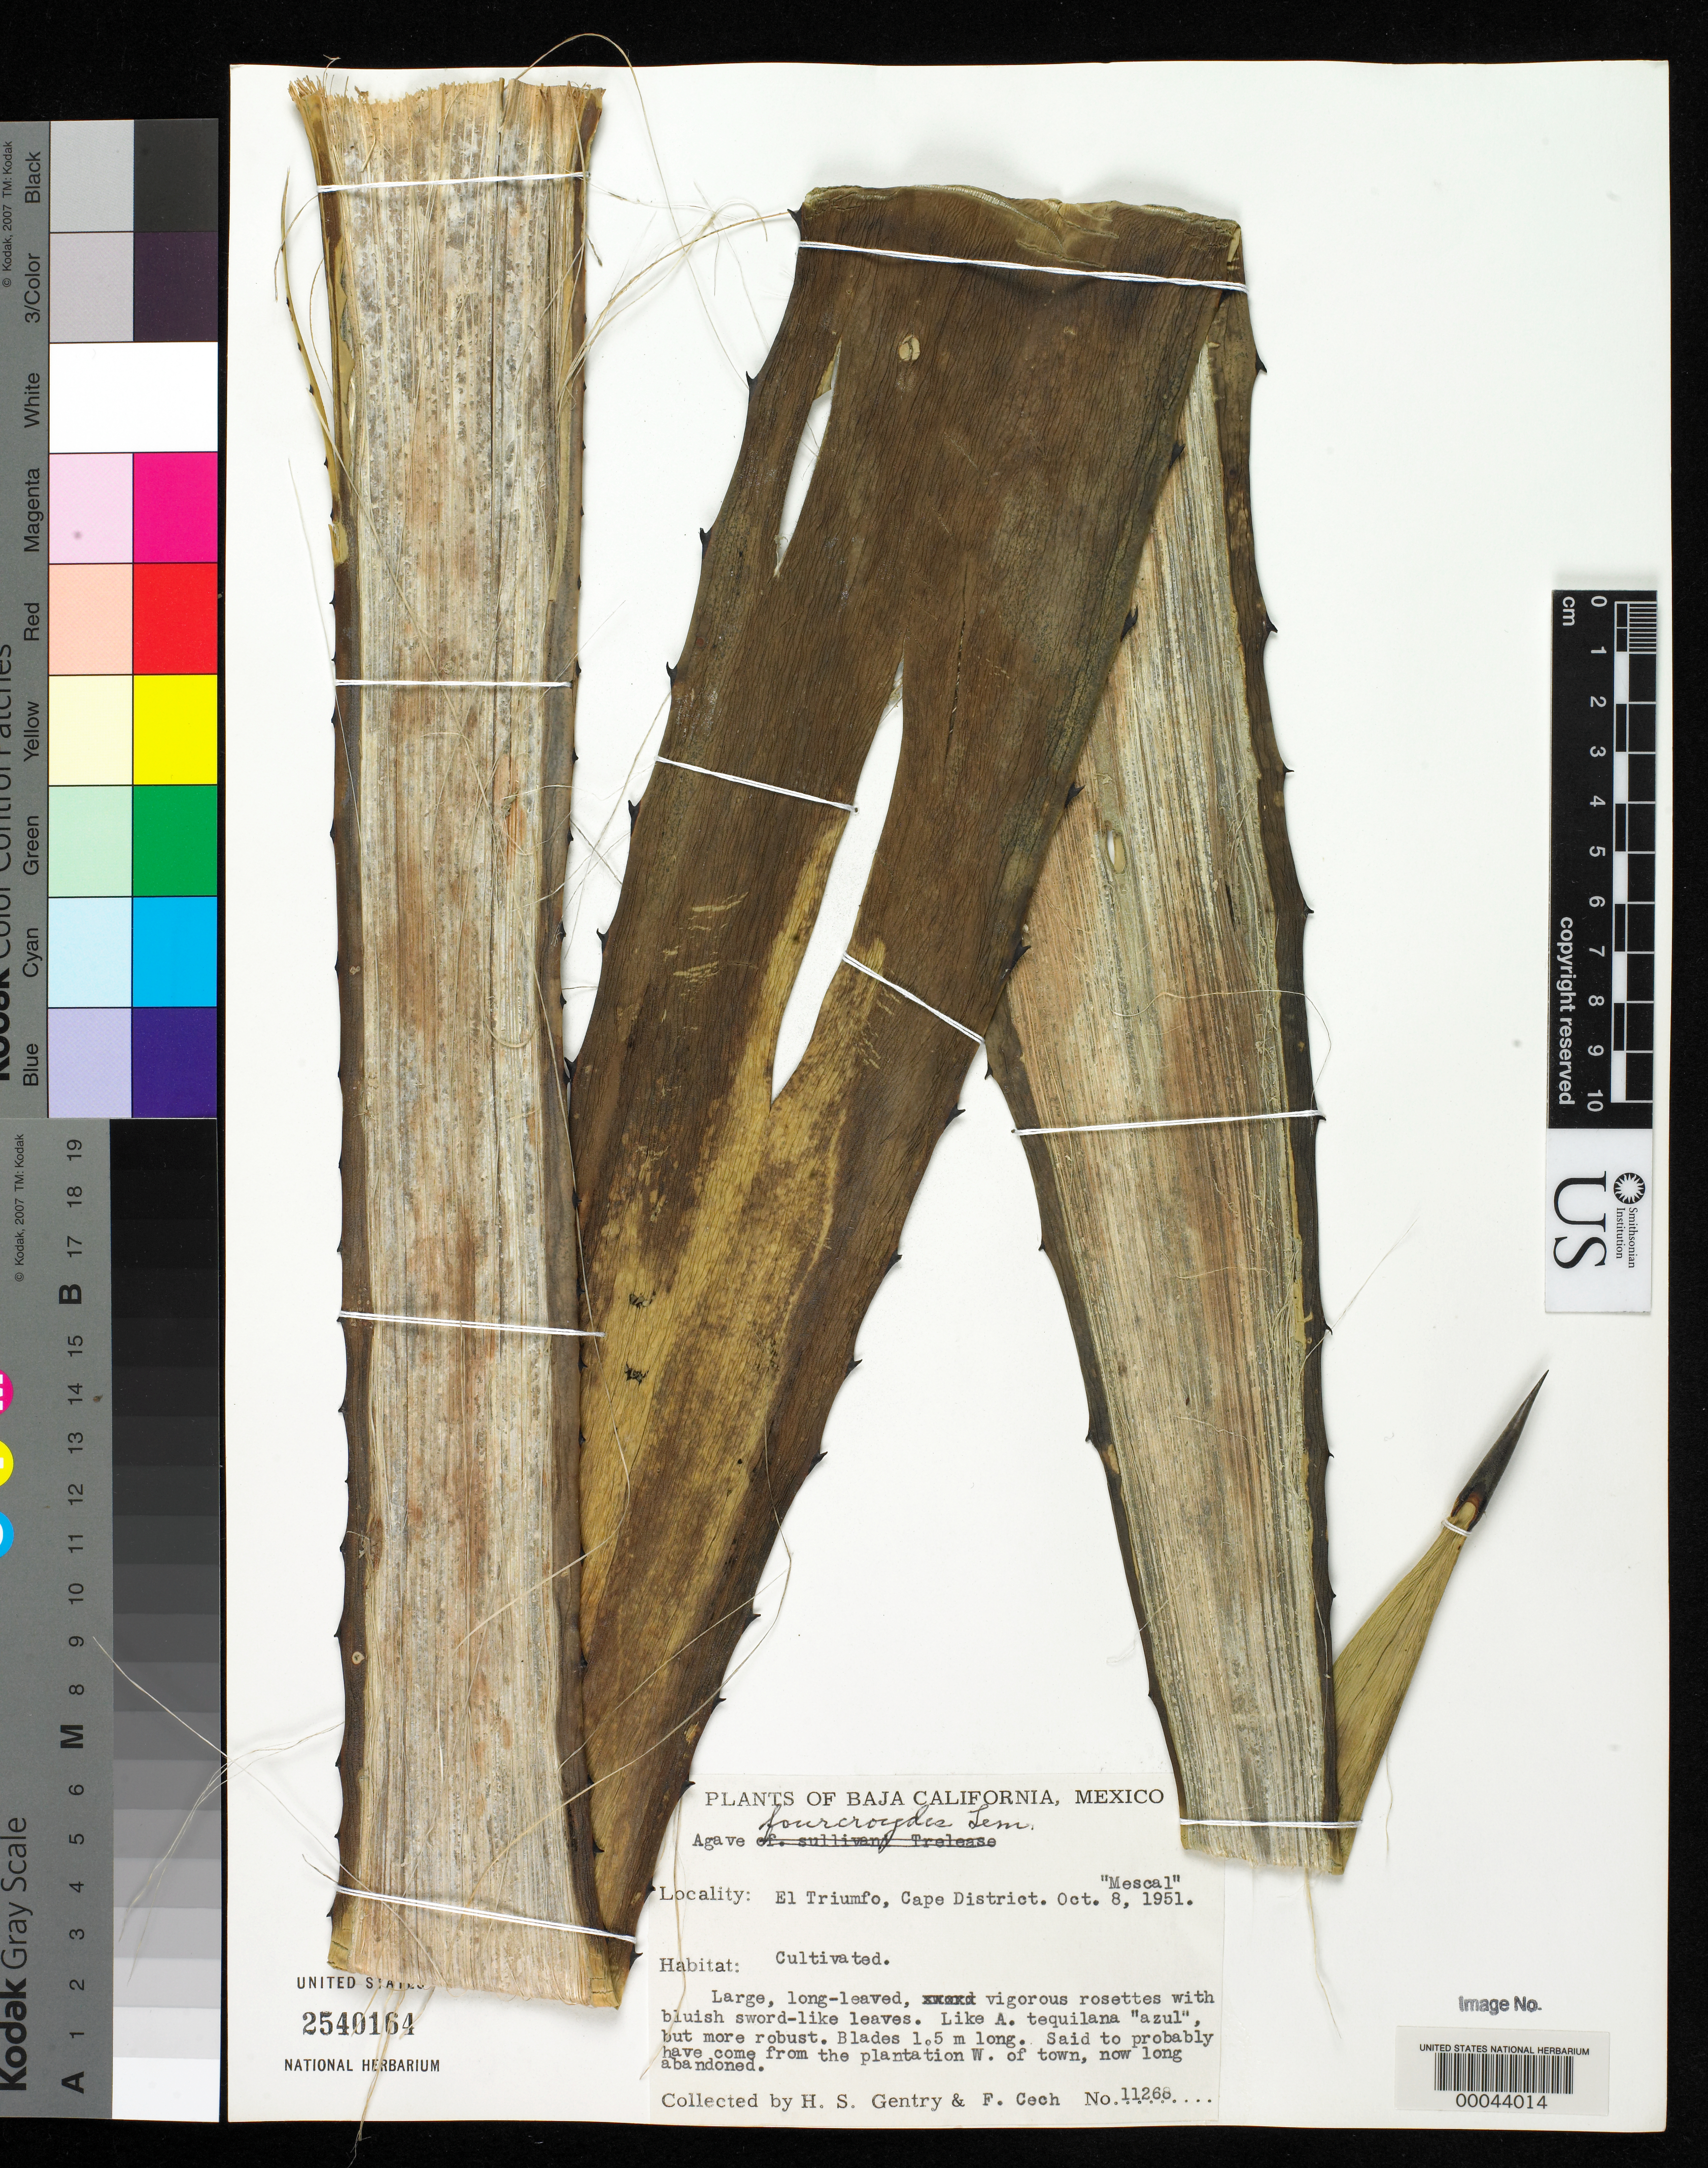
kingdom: Plantae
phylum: Tracheophyta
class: Liliopsida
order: Asparagales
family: Asparagaceae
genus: Agave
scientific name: Agave fourcroydes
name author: Lem.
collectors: H. S. Gentry & F. Cech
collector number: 11268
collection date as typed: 08 Oct 1951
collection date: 1951-10-08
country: Mexico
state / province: Baja California Sur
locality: El triumfo, cape district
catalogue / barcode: US 2540164